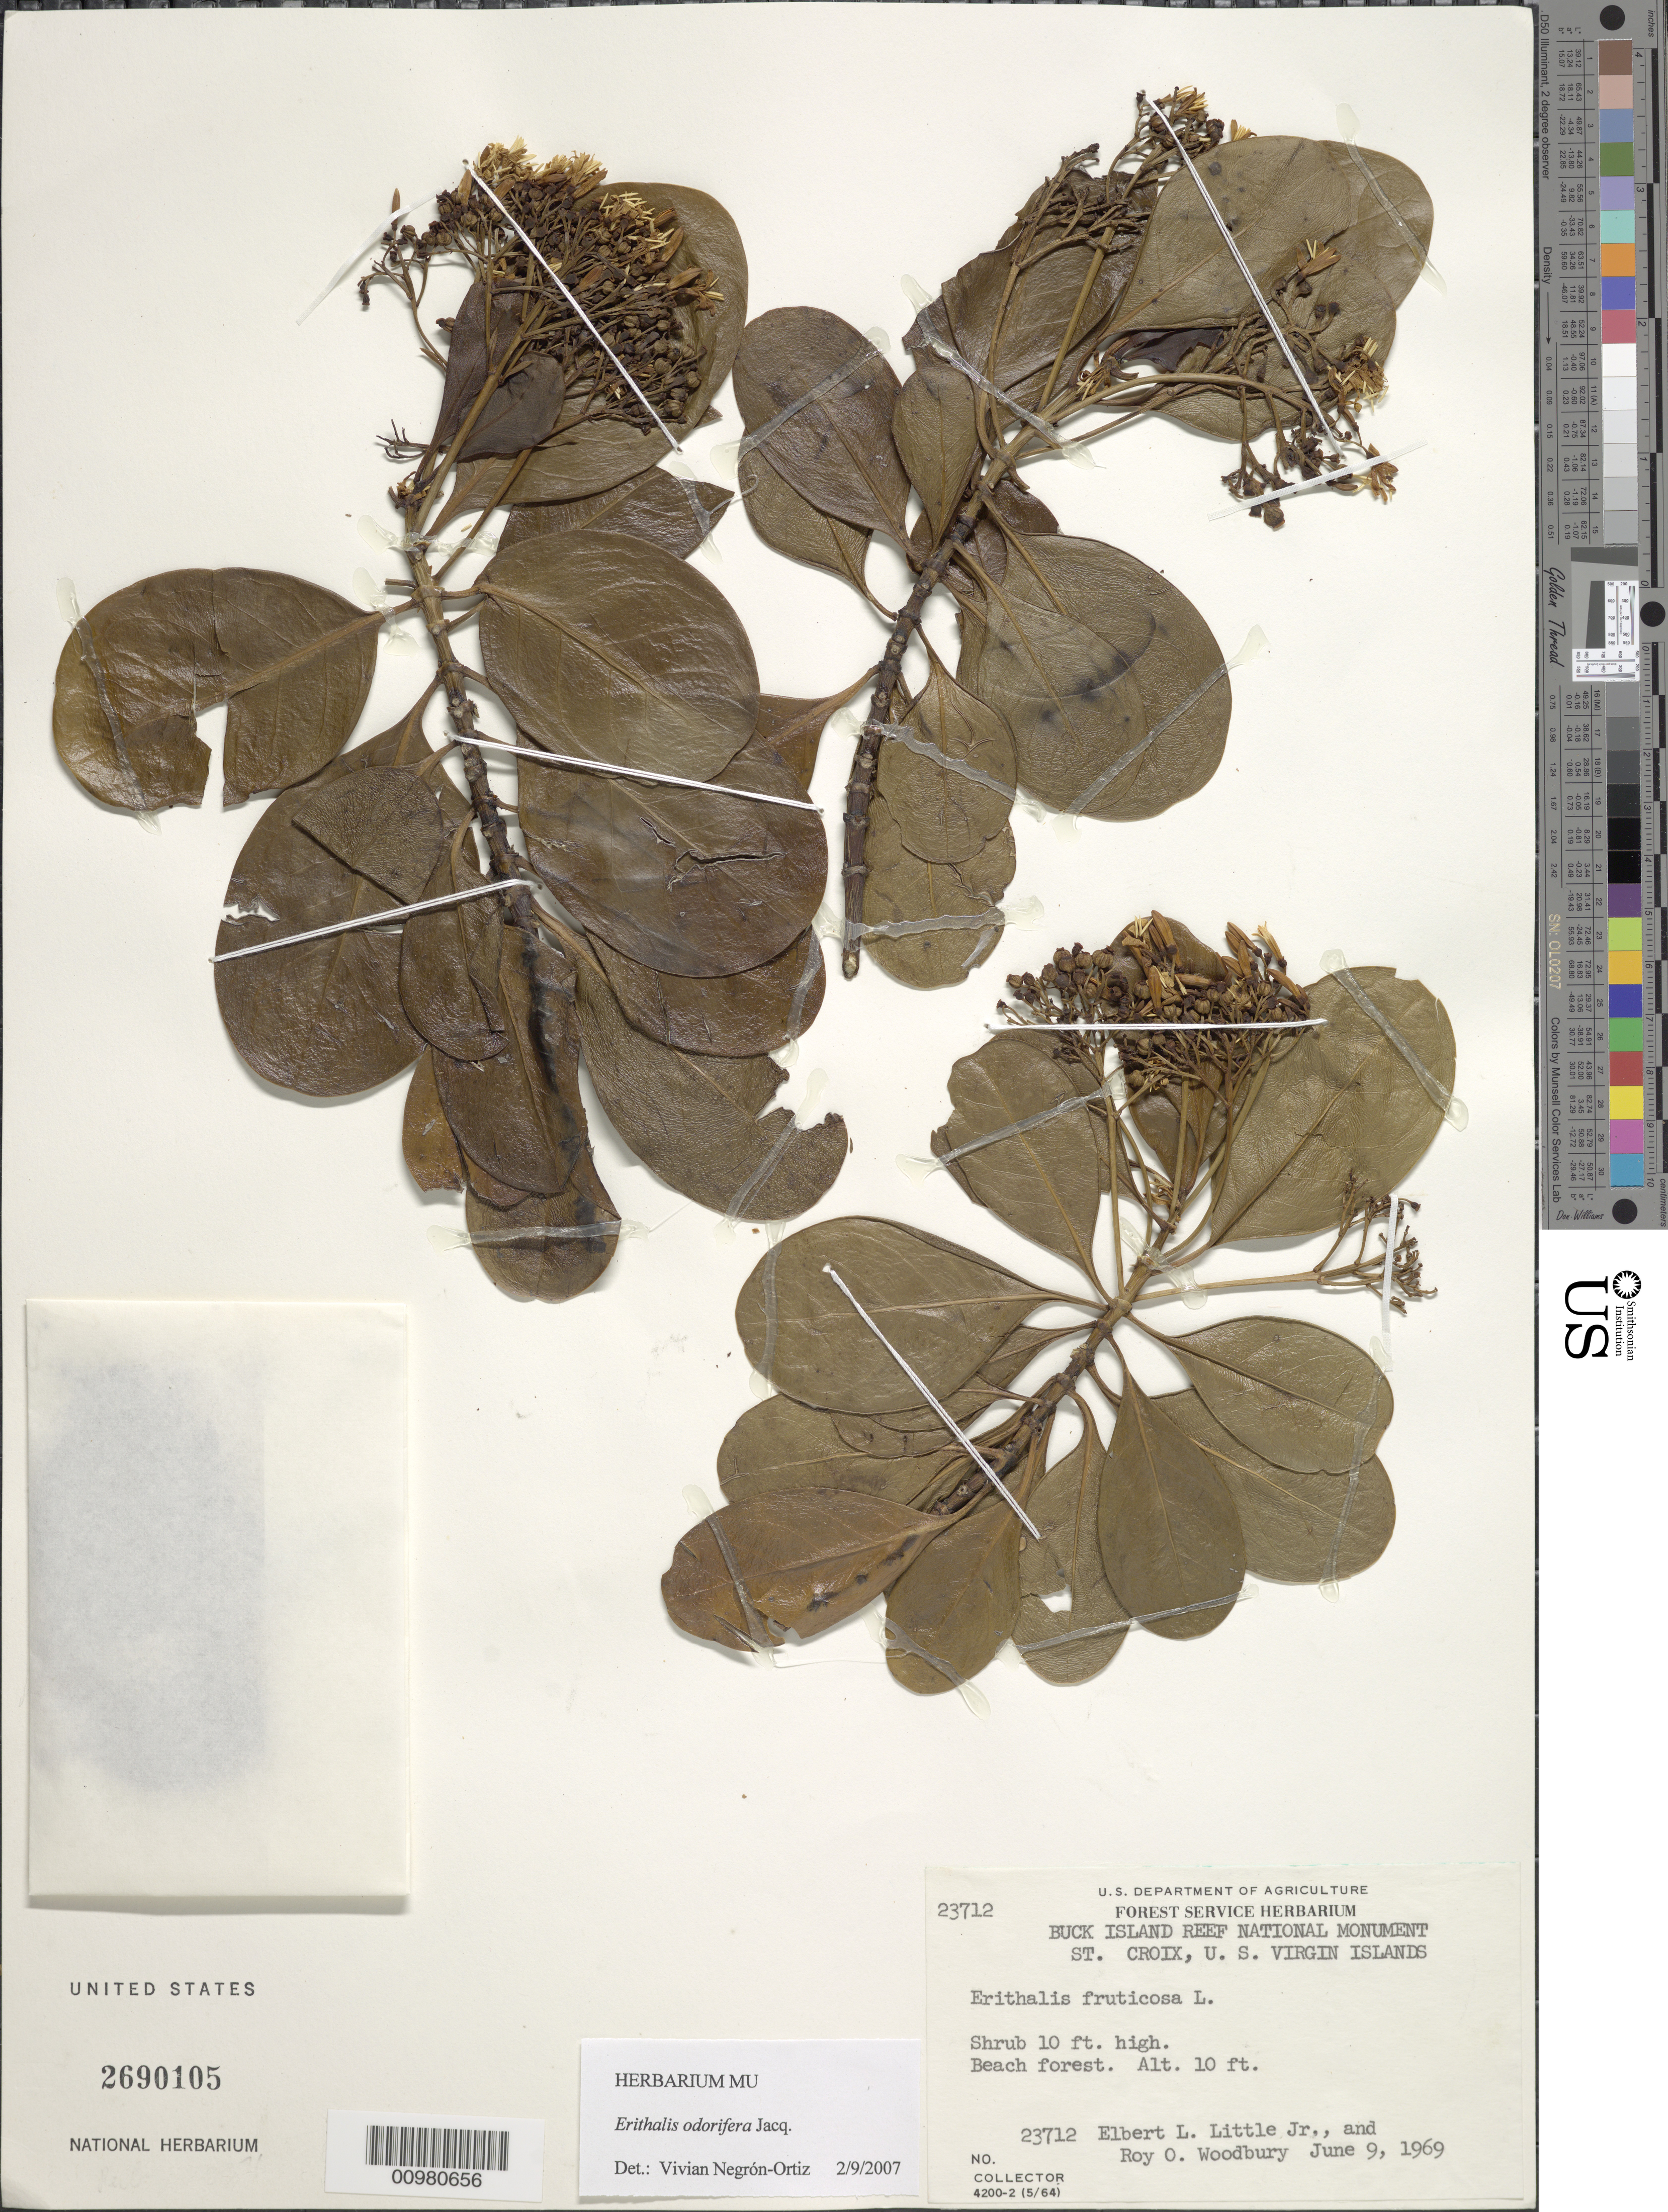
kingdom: Plantae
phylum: Tracheophyta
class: Magnoliopsida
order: Gentianales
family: Rubiaceae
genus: Erithalis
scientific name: Erithalis odorifera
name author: Jacq.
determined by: Negrón-Ortiz, V.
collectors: E. L. Little & R. O. Woodbury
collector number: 23712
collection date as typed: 09 Jun 1969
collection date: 1969-06-09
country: U.S. Virgin Islands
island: St. Croix I.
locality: Buck Island Reef National Monument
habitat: Beach forest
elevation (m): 3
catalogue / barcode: US 2690105